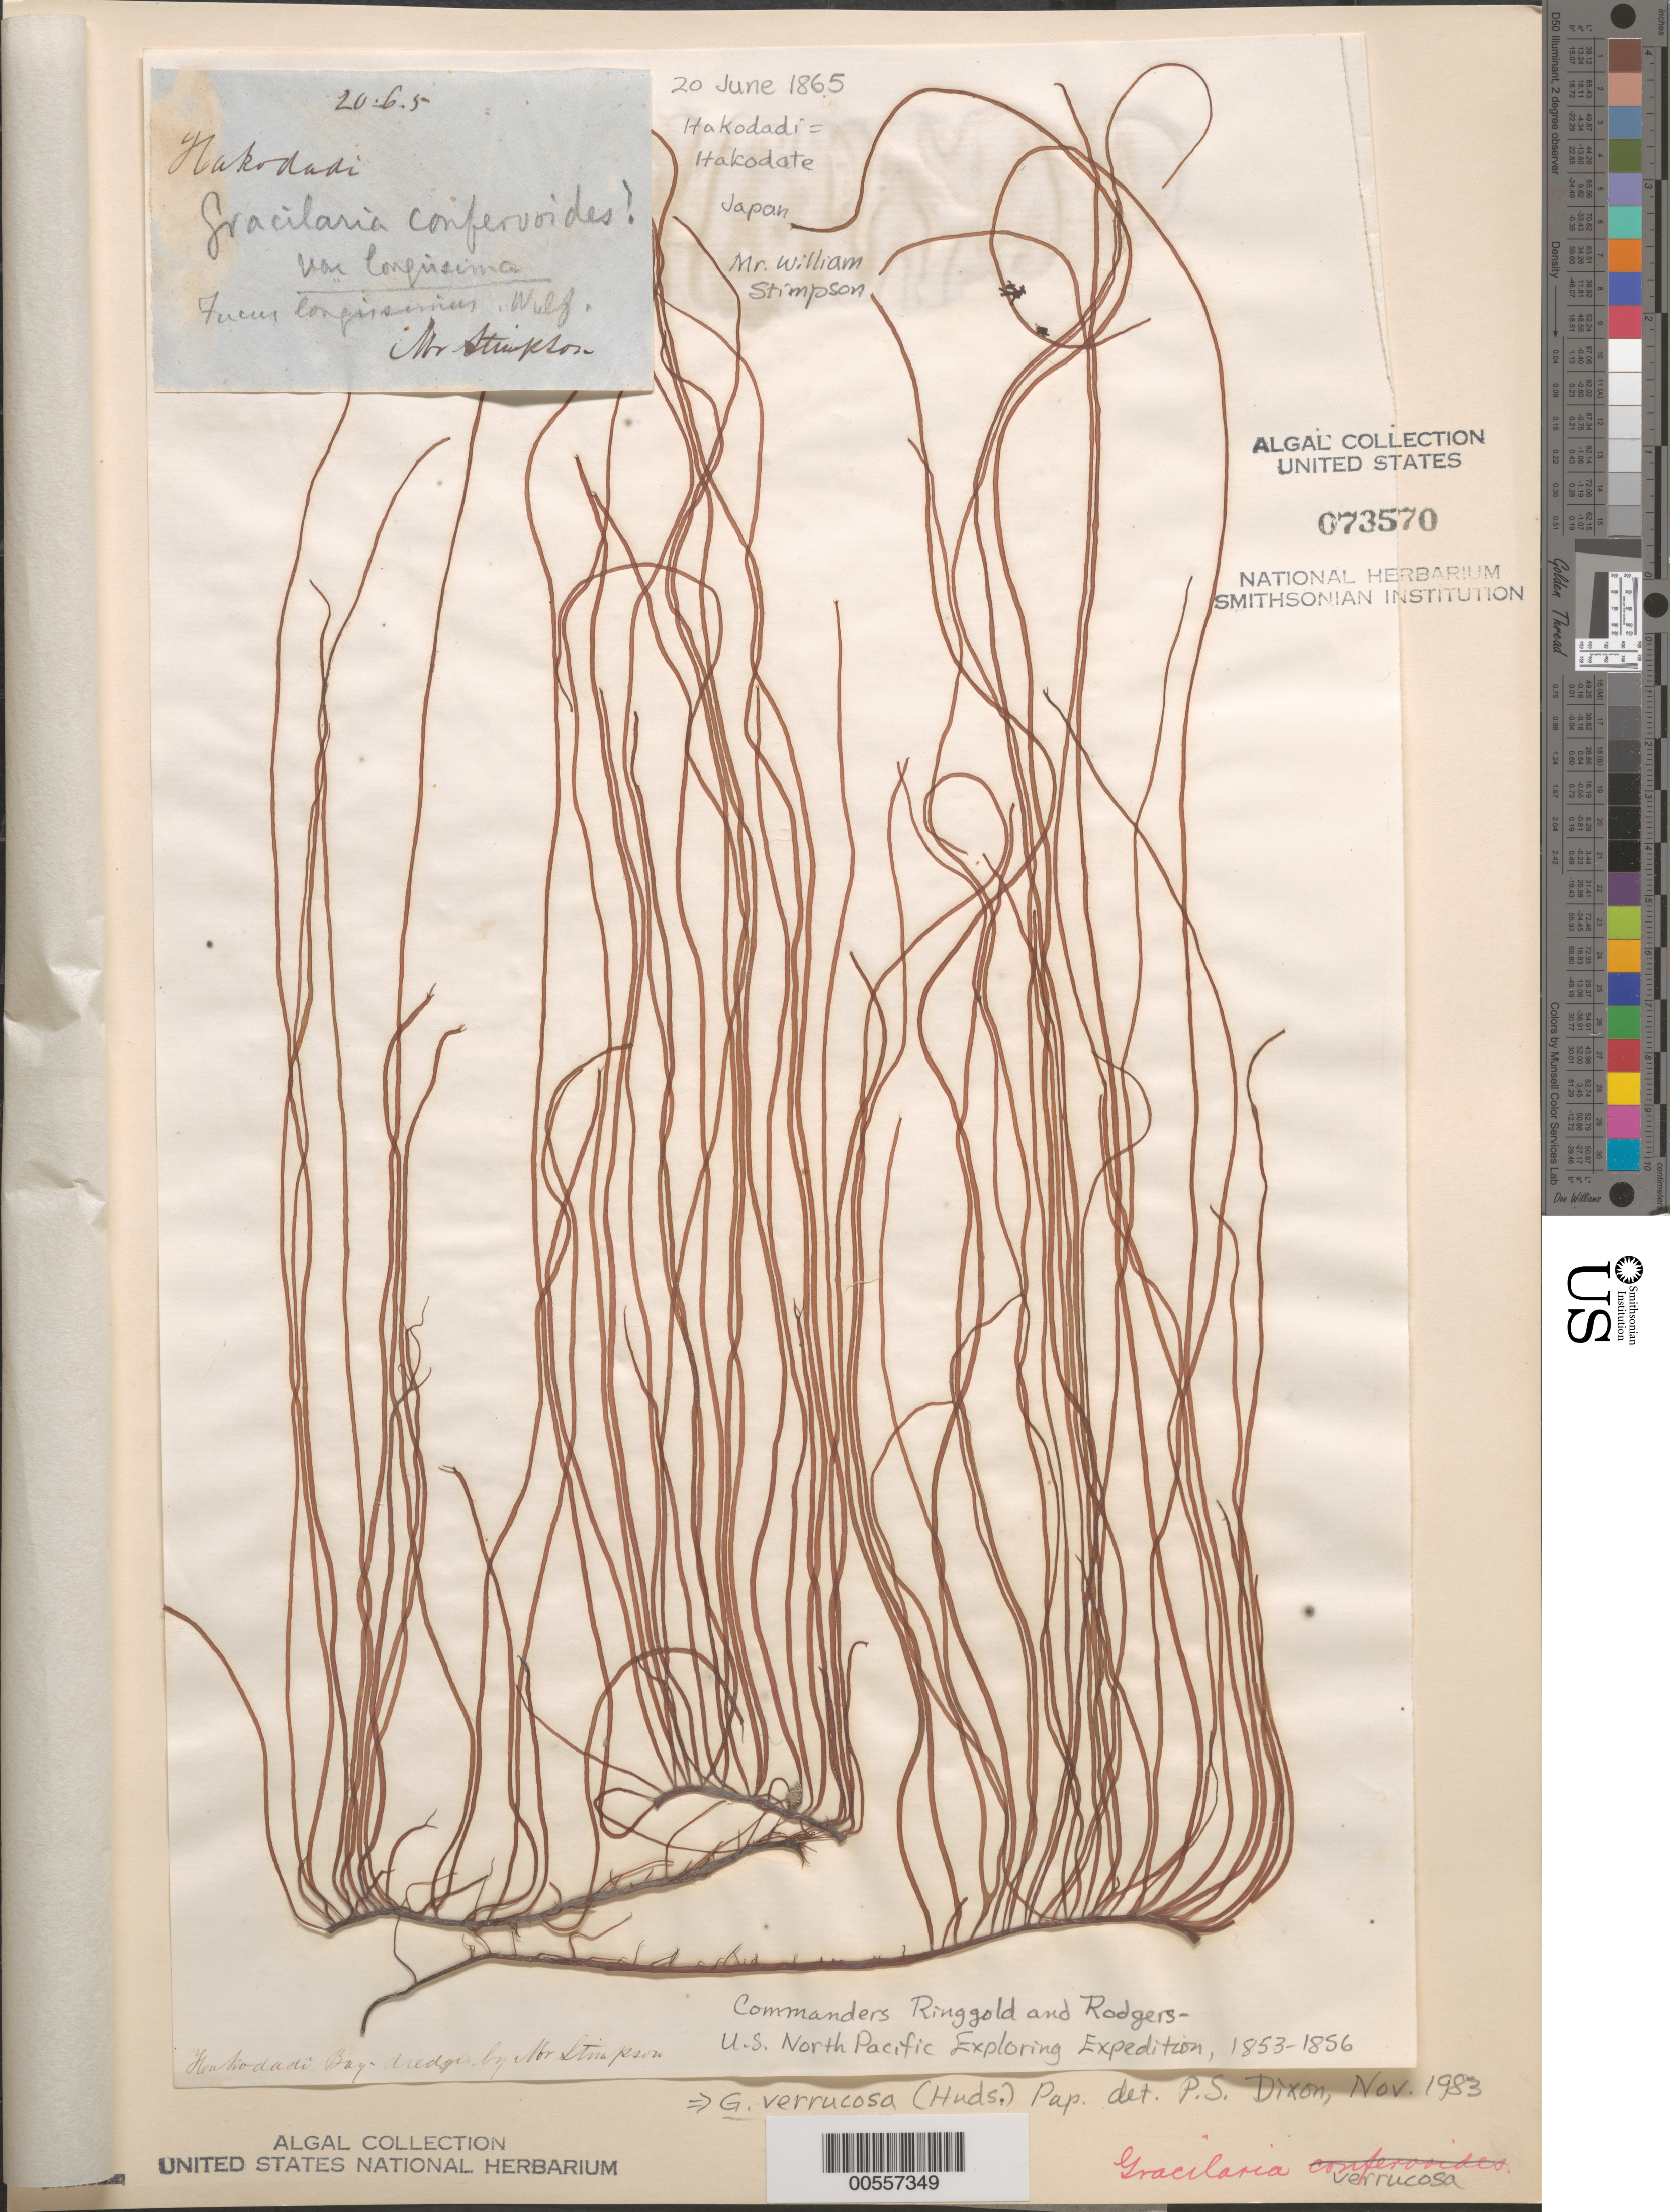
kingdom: Plantae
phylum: Rhodophyta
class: Florideophyceae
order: Gracilariales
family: Gracilariaceae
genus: Gracilaria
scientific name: Gracilaria verrucosa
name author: (Huds.) Papenf.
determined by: Dixon, P. S.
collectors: W. Stimpson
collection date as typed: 20 Jun 1855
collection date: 1855-06-20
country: Japan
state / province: Hokkaido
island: Hokkaido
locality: Hakodate Bay (Hakodadi Bay)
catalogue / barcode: US 73570